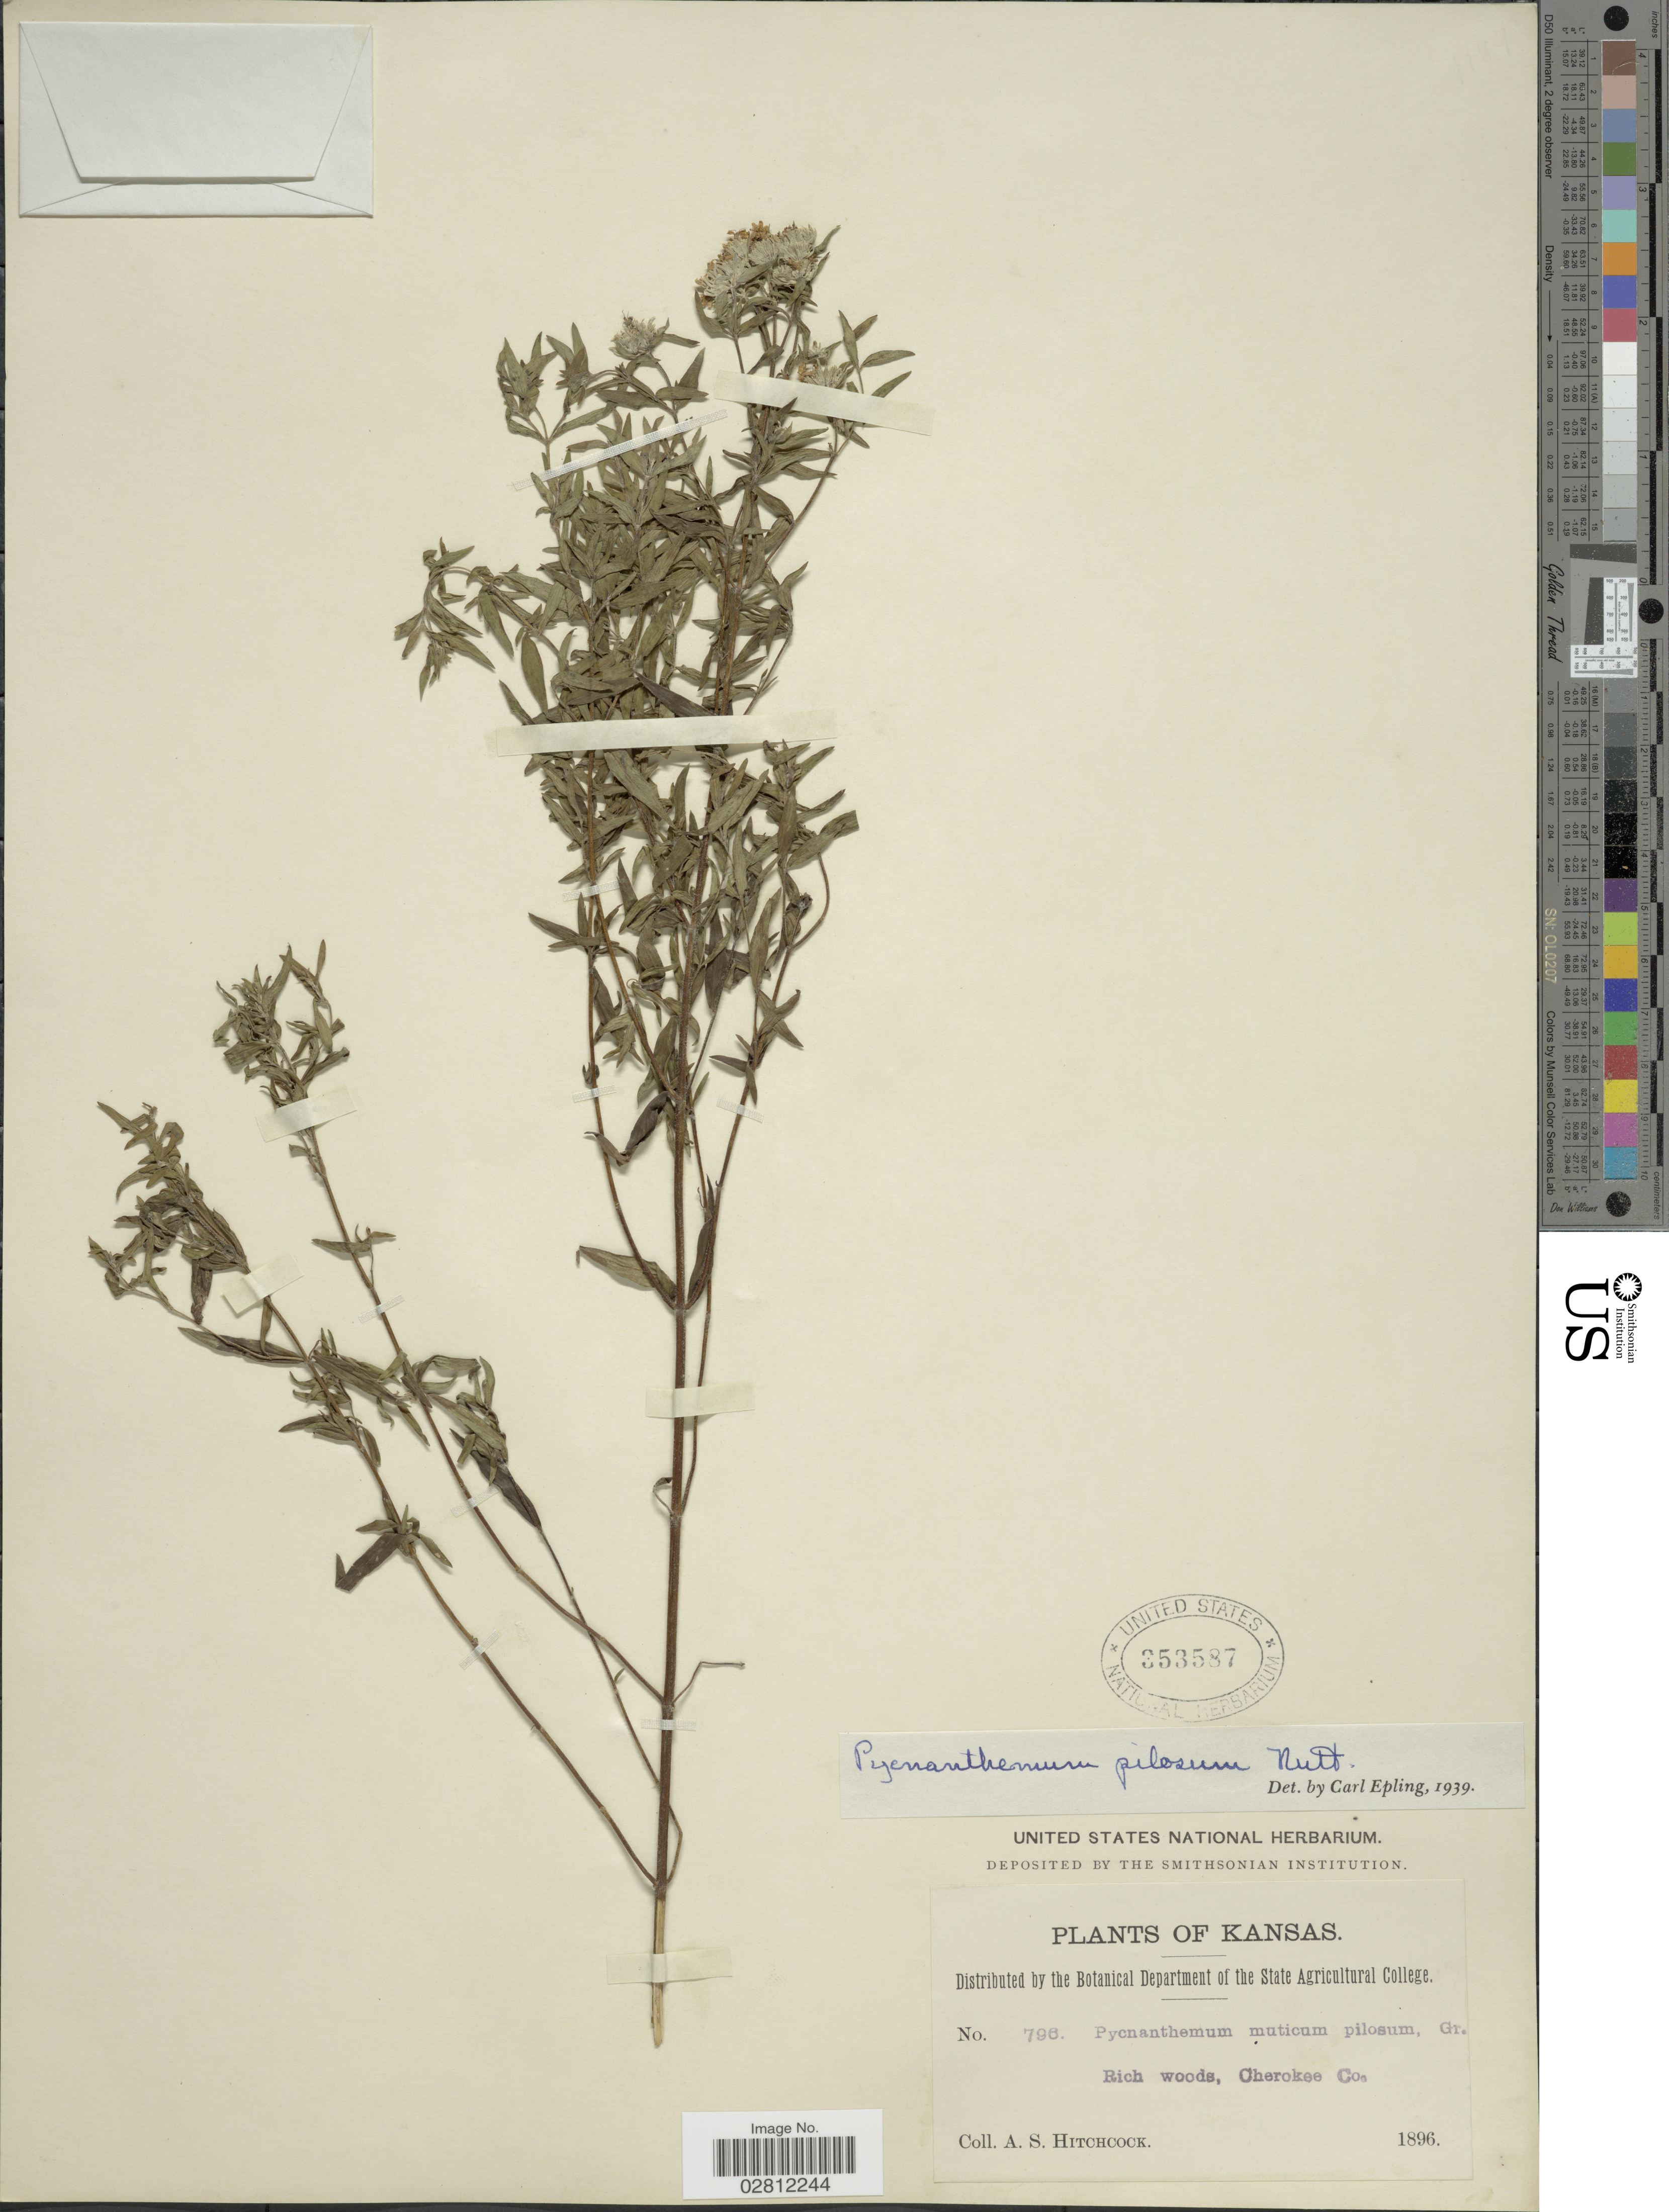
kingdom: Plantae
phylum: Tracheophyta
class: Magnoliopsida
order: Lamiales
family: Lamiaceae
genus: Pycnanthemum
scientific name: Pycnanthemum pilosum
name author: Nutt.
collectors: A. S. Hitchcock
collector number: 796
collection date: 1896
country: United States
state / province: Kansas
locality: Rich woods, Cherokee Co.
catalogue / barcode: US 353587